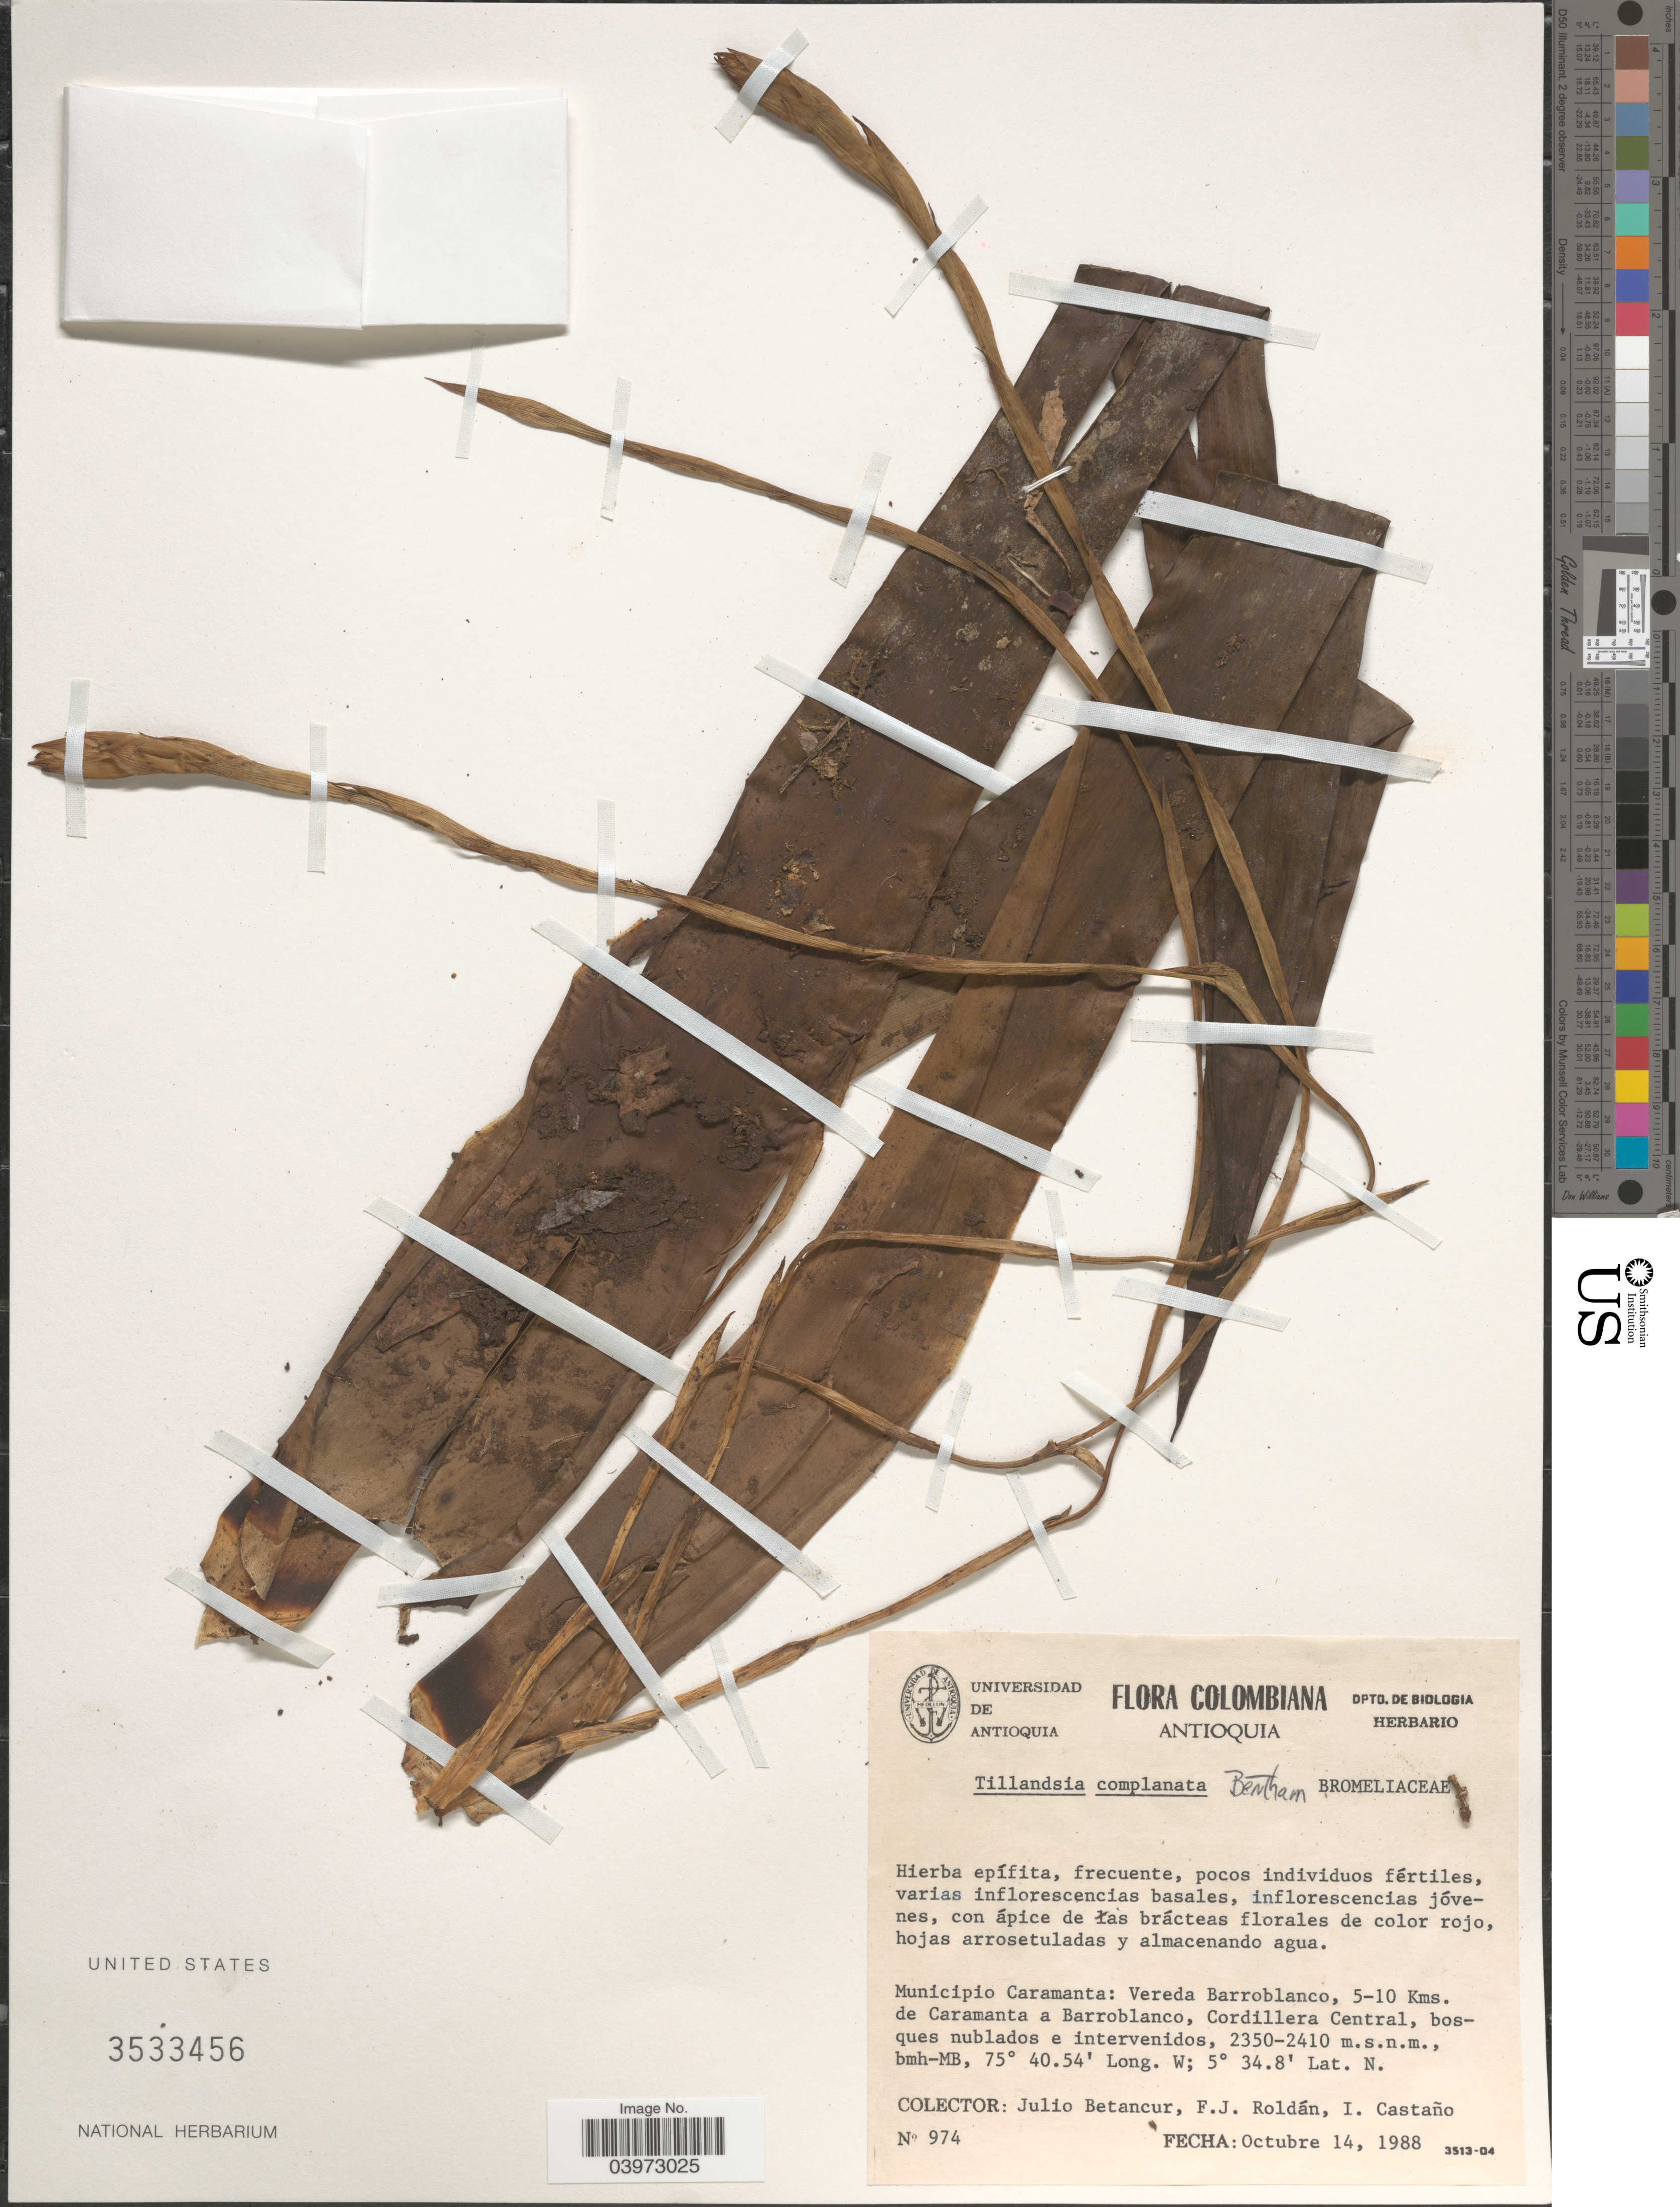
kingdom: Plantae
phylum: Tracheophyta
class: Liliopsida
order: Poales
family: Bromeliaceae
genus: Tillandsia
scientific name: Tillandsia complanata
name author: Benth.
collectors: J. Betancur, F. J. Roldán & I. Castaño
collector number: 974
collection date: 1988-10-14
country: Colombia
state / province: Antioquia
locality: Municipio Caramanta: Vereda Barroblanco, 5-10 Kms. de Caramanta a Barroblanco, Cordillera Central, bosques nublados e intervenidos, bmh-MB.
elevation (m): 2350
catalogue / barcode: US 3533456